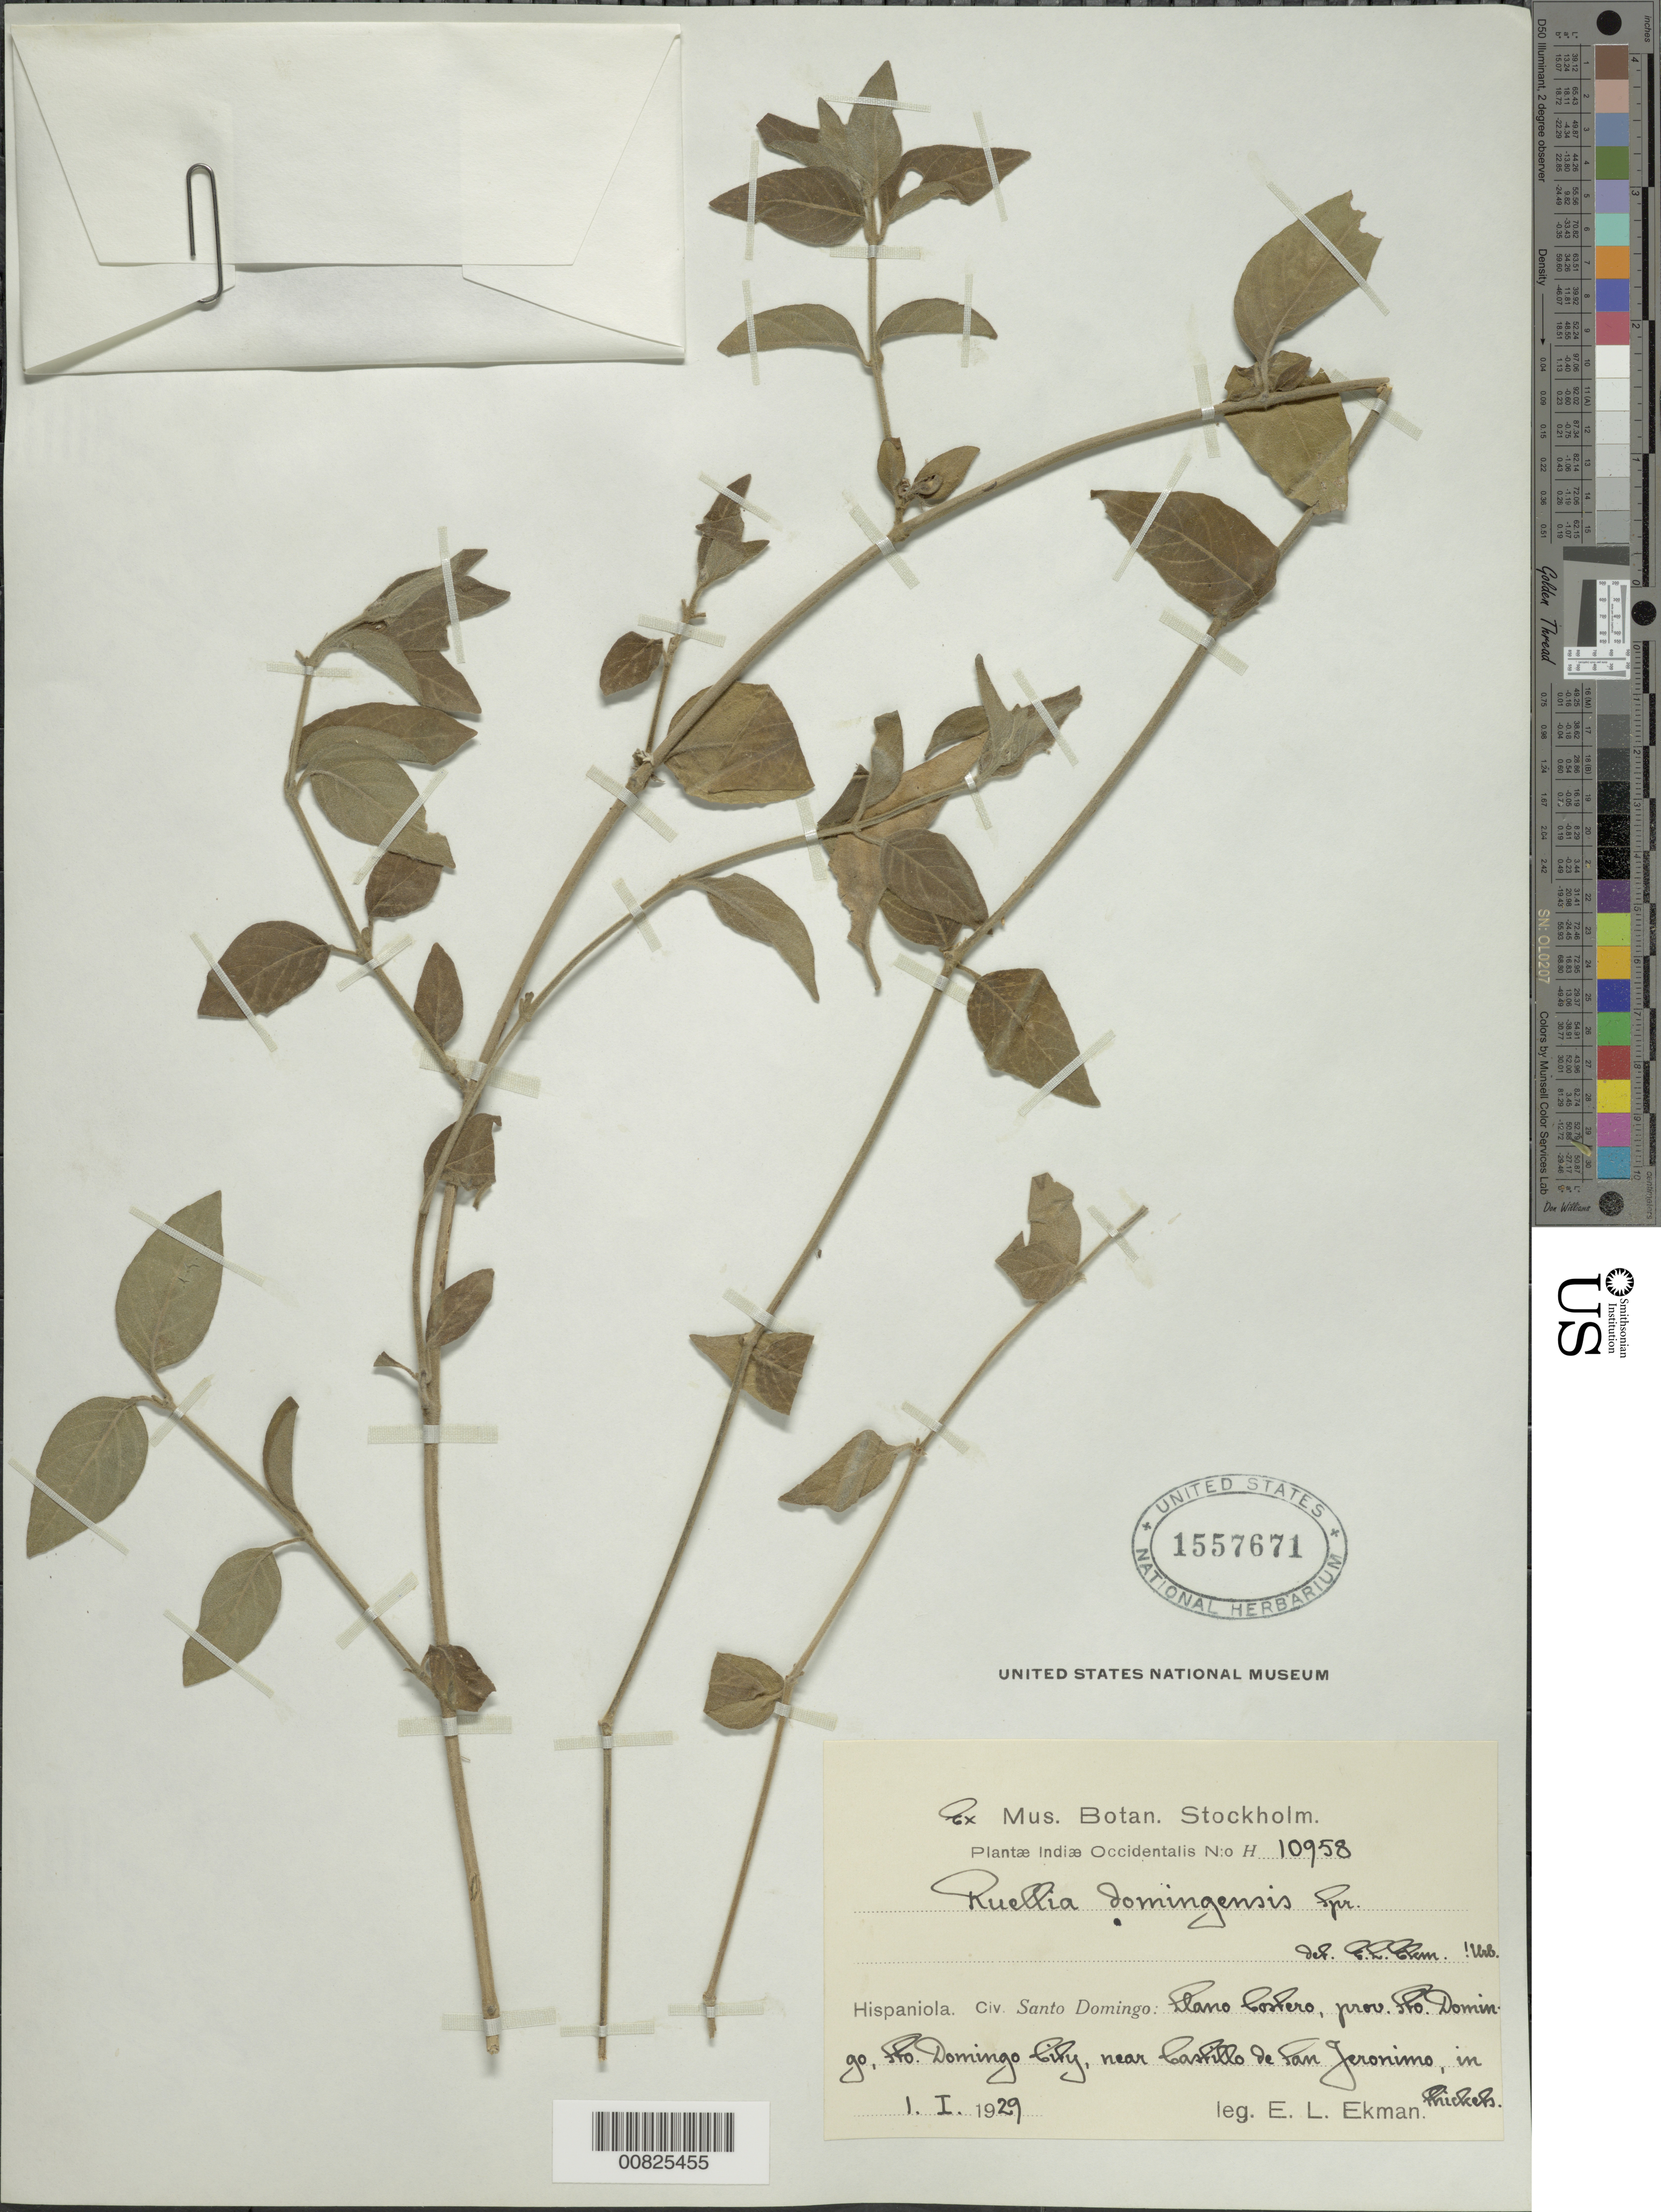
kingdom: Plantae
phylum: Tracheophyta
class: Magnoliopsida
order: Lamiales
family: Acanthaceae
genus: Ruellia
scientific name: Ruellia domingensis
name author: Spreng. ex Nees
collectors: E. L. Ekman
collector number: H 10958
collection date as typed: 01 Jan 1929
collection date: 1929-01-01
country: Dominican Republic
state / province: Distrito Nacional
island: Hispaniola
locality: Llano Costero, Santo Domingo City, near Castillo de San Jeronimo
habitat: In thickets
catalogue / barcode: US 1557671